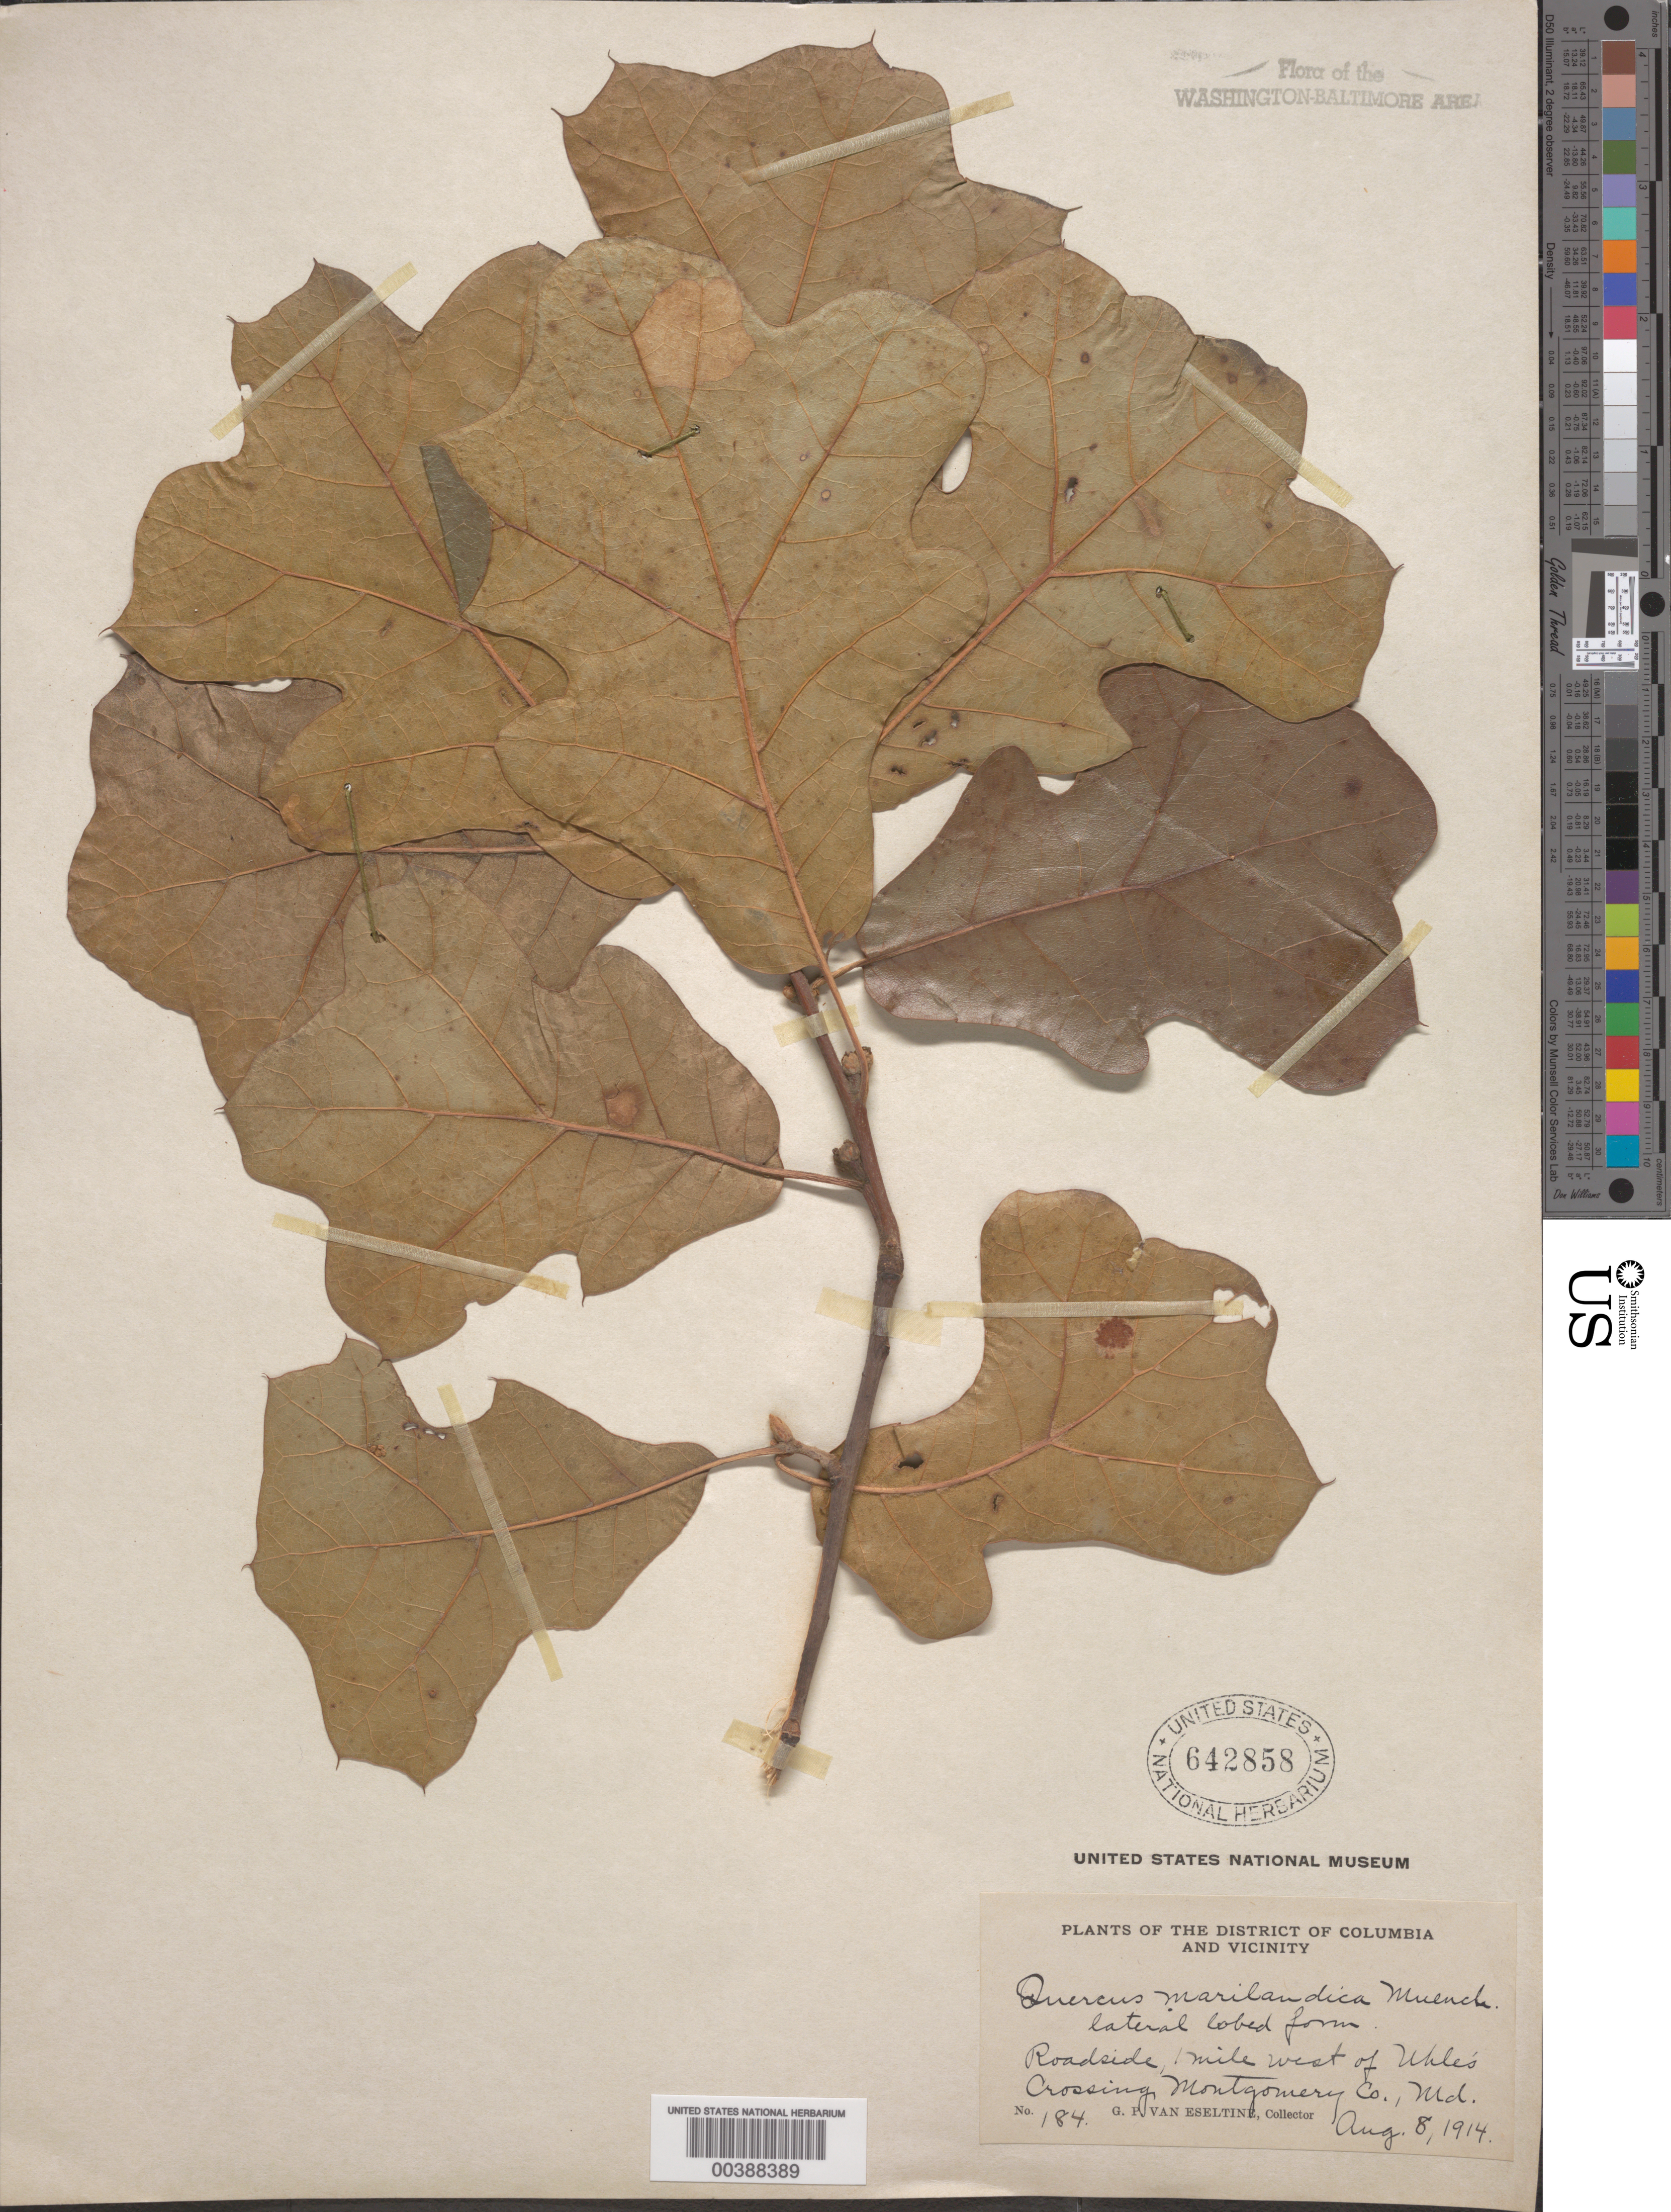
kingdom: Plantae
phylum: Tracheophyta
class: Magnoliopsida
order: Fagales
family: Fagaceae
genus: Quercus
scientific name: Quercus marilandica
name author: (L.) Münchh.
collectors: G. P. Van Eseltine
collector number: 184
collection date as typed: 08 Aug 1914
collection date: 1914-08-08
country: United States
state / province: Maryland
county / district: Prince George's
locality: West of Uhles Crossing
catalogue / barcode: US 642858